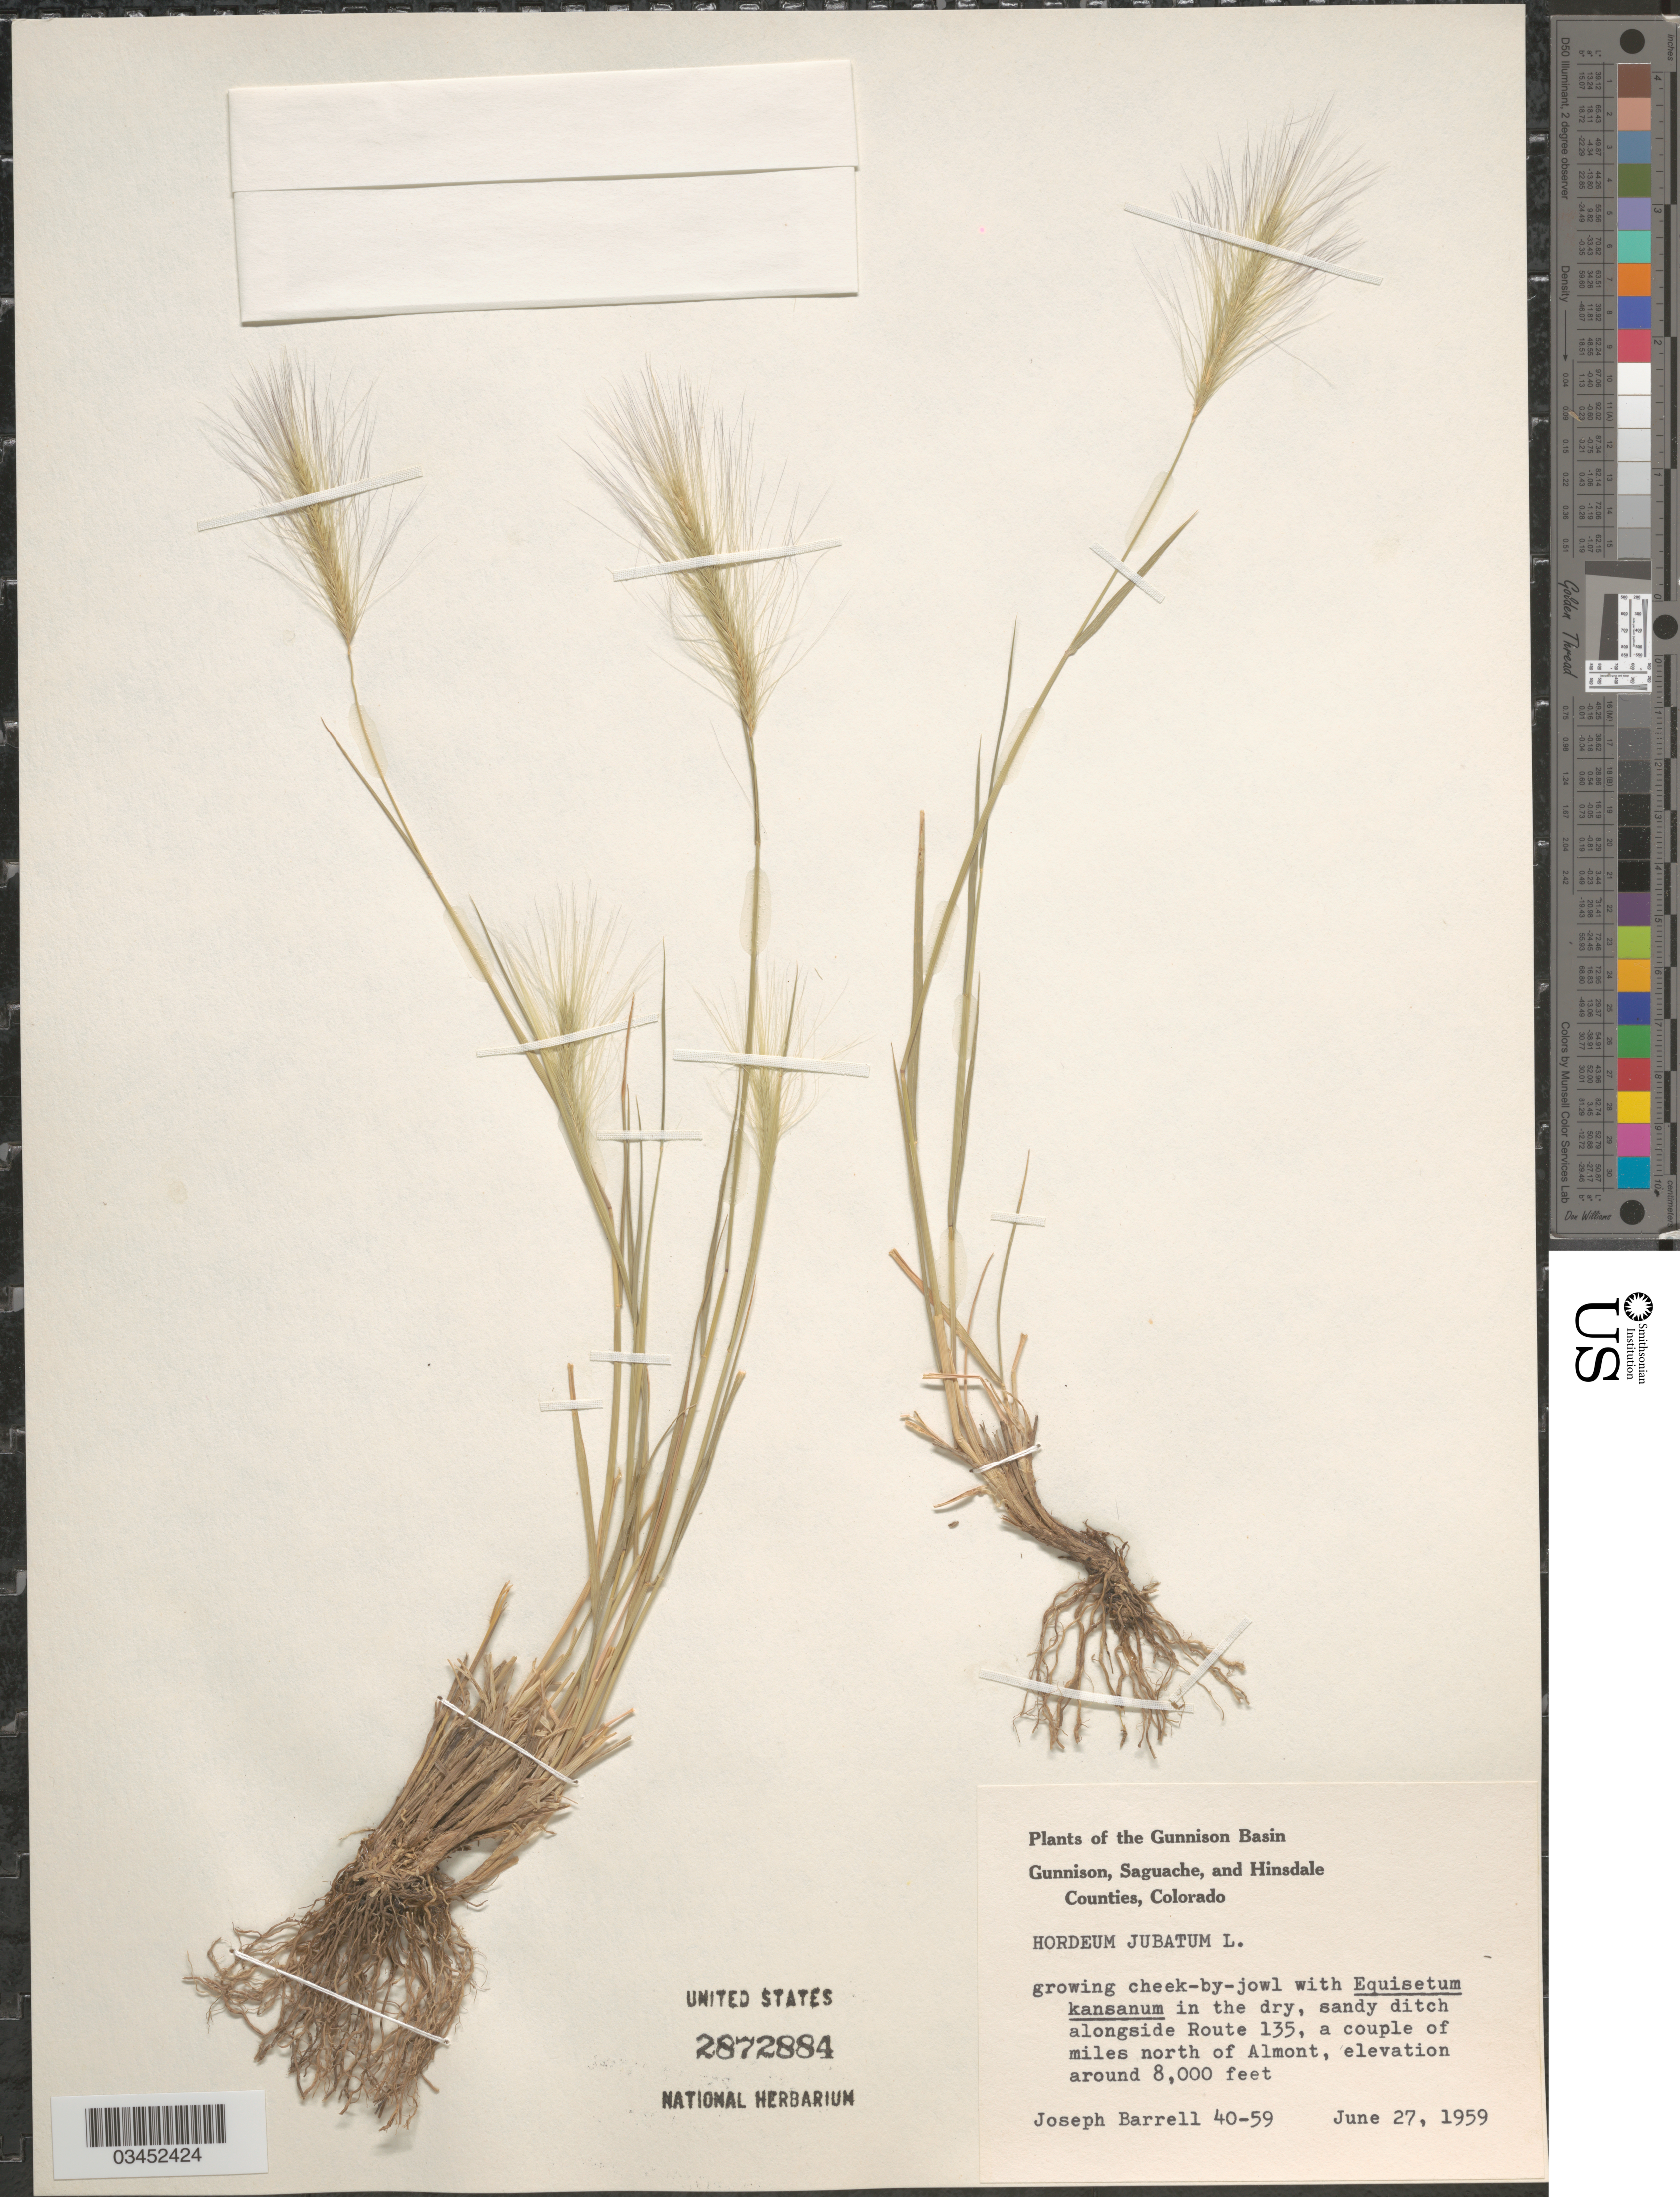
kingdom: Plantae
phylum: Tracheophyta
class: Liliopsida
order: Poales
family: Poaceae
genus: Hordeum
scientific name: Hordeum jubatum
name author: L.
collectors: J. Barrell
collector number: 40-59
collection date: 1959-06-27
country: United States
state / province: Colorado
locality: Gunnison Basin. In the dry, sandy ditch alongside Route 135, a couple of miles north of Almont. Gunnison, Saguache, and Hinsdale Counties.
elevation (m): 2438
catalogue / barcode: US 2872884